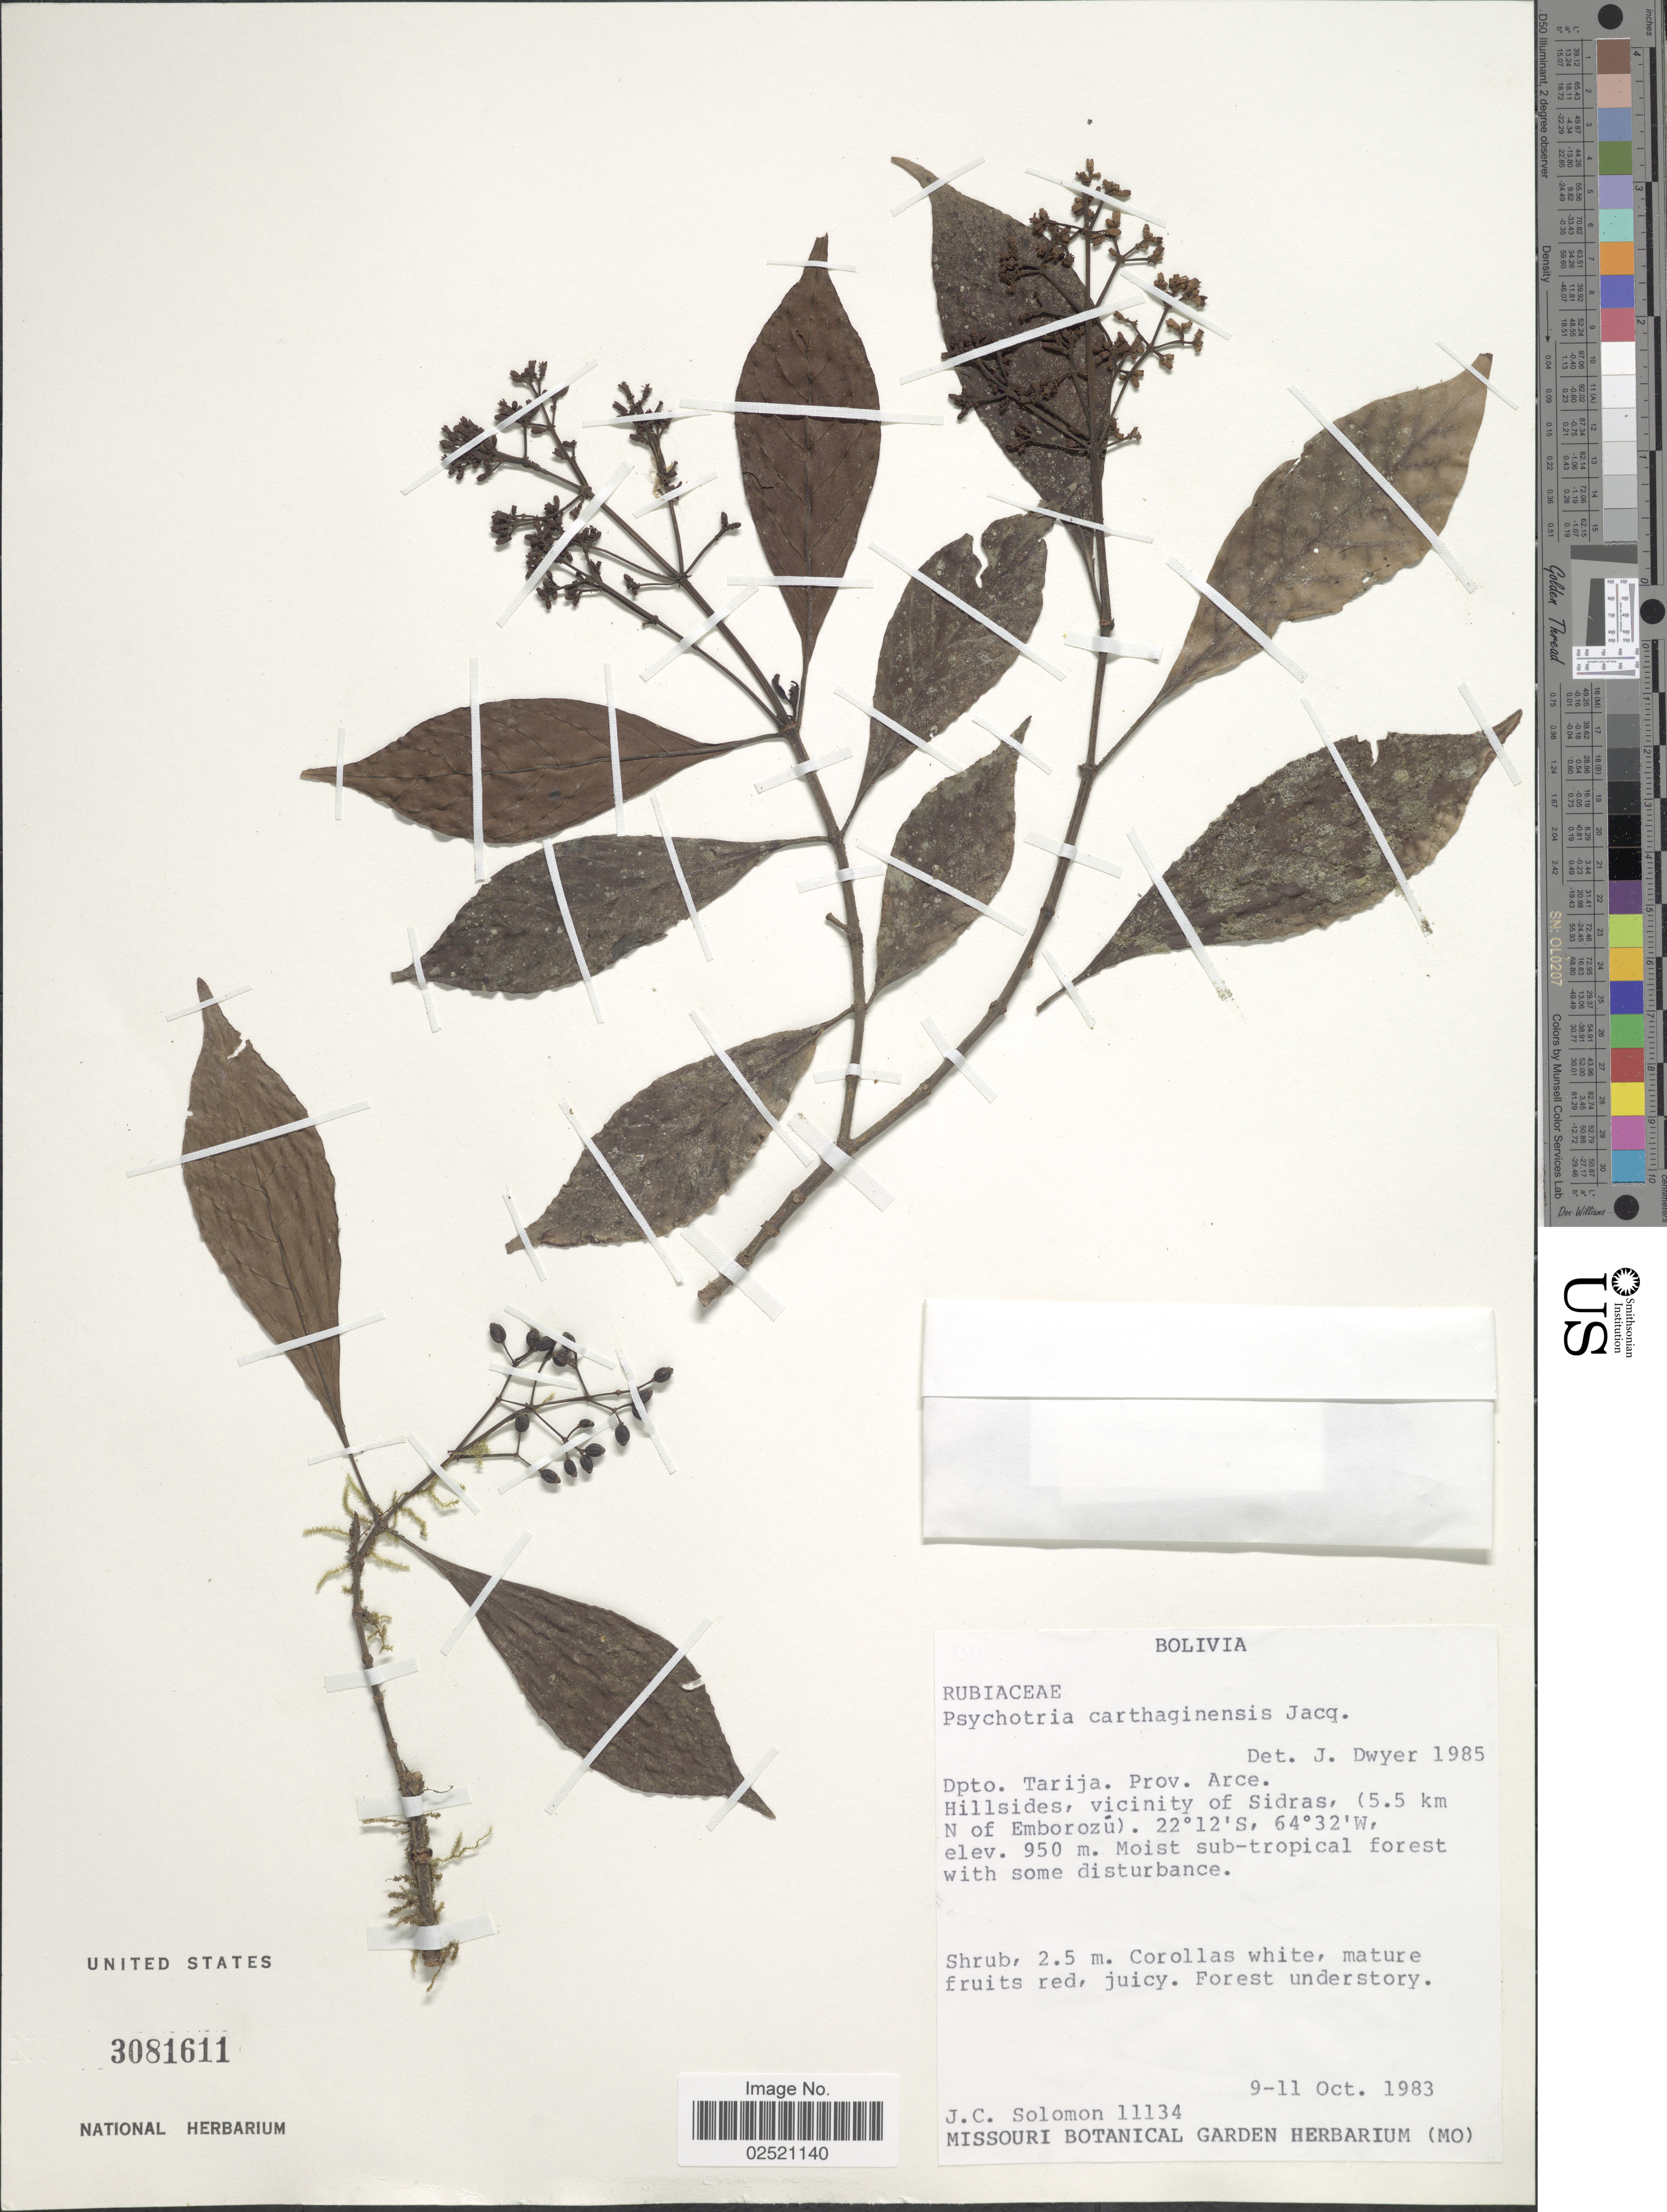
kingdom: Plantae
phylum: Tracheophyta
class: Magnoliopsida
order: Gentianales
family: Rubiaceae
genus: Psychotria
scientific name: Psychotria carthagenensis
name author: Jacq.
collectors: J. C. Solomon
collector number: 11134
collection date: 1983-10-09/1983-10-11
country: Bolivia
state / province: Tarija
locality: Prov. Arce, Hillsides, vicinity of Sidras, (5.5 km N of Emborozu)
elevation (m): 950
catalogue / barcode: US 3081611